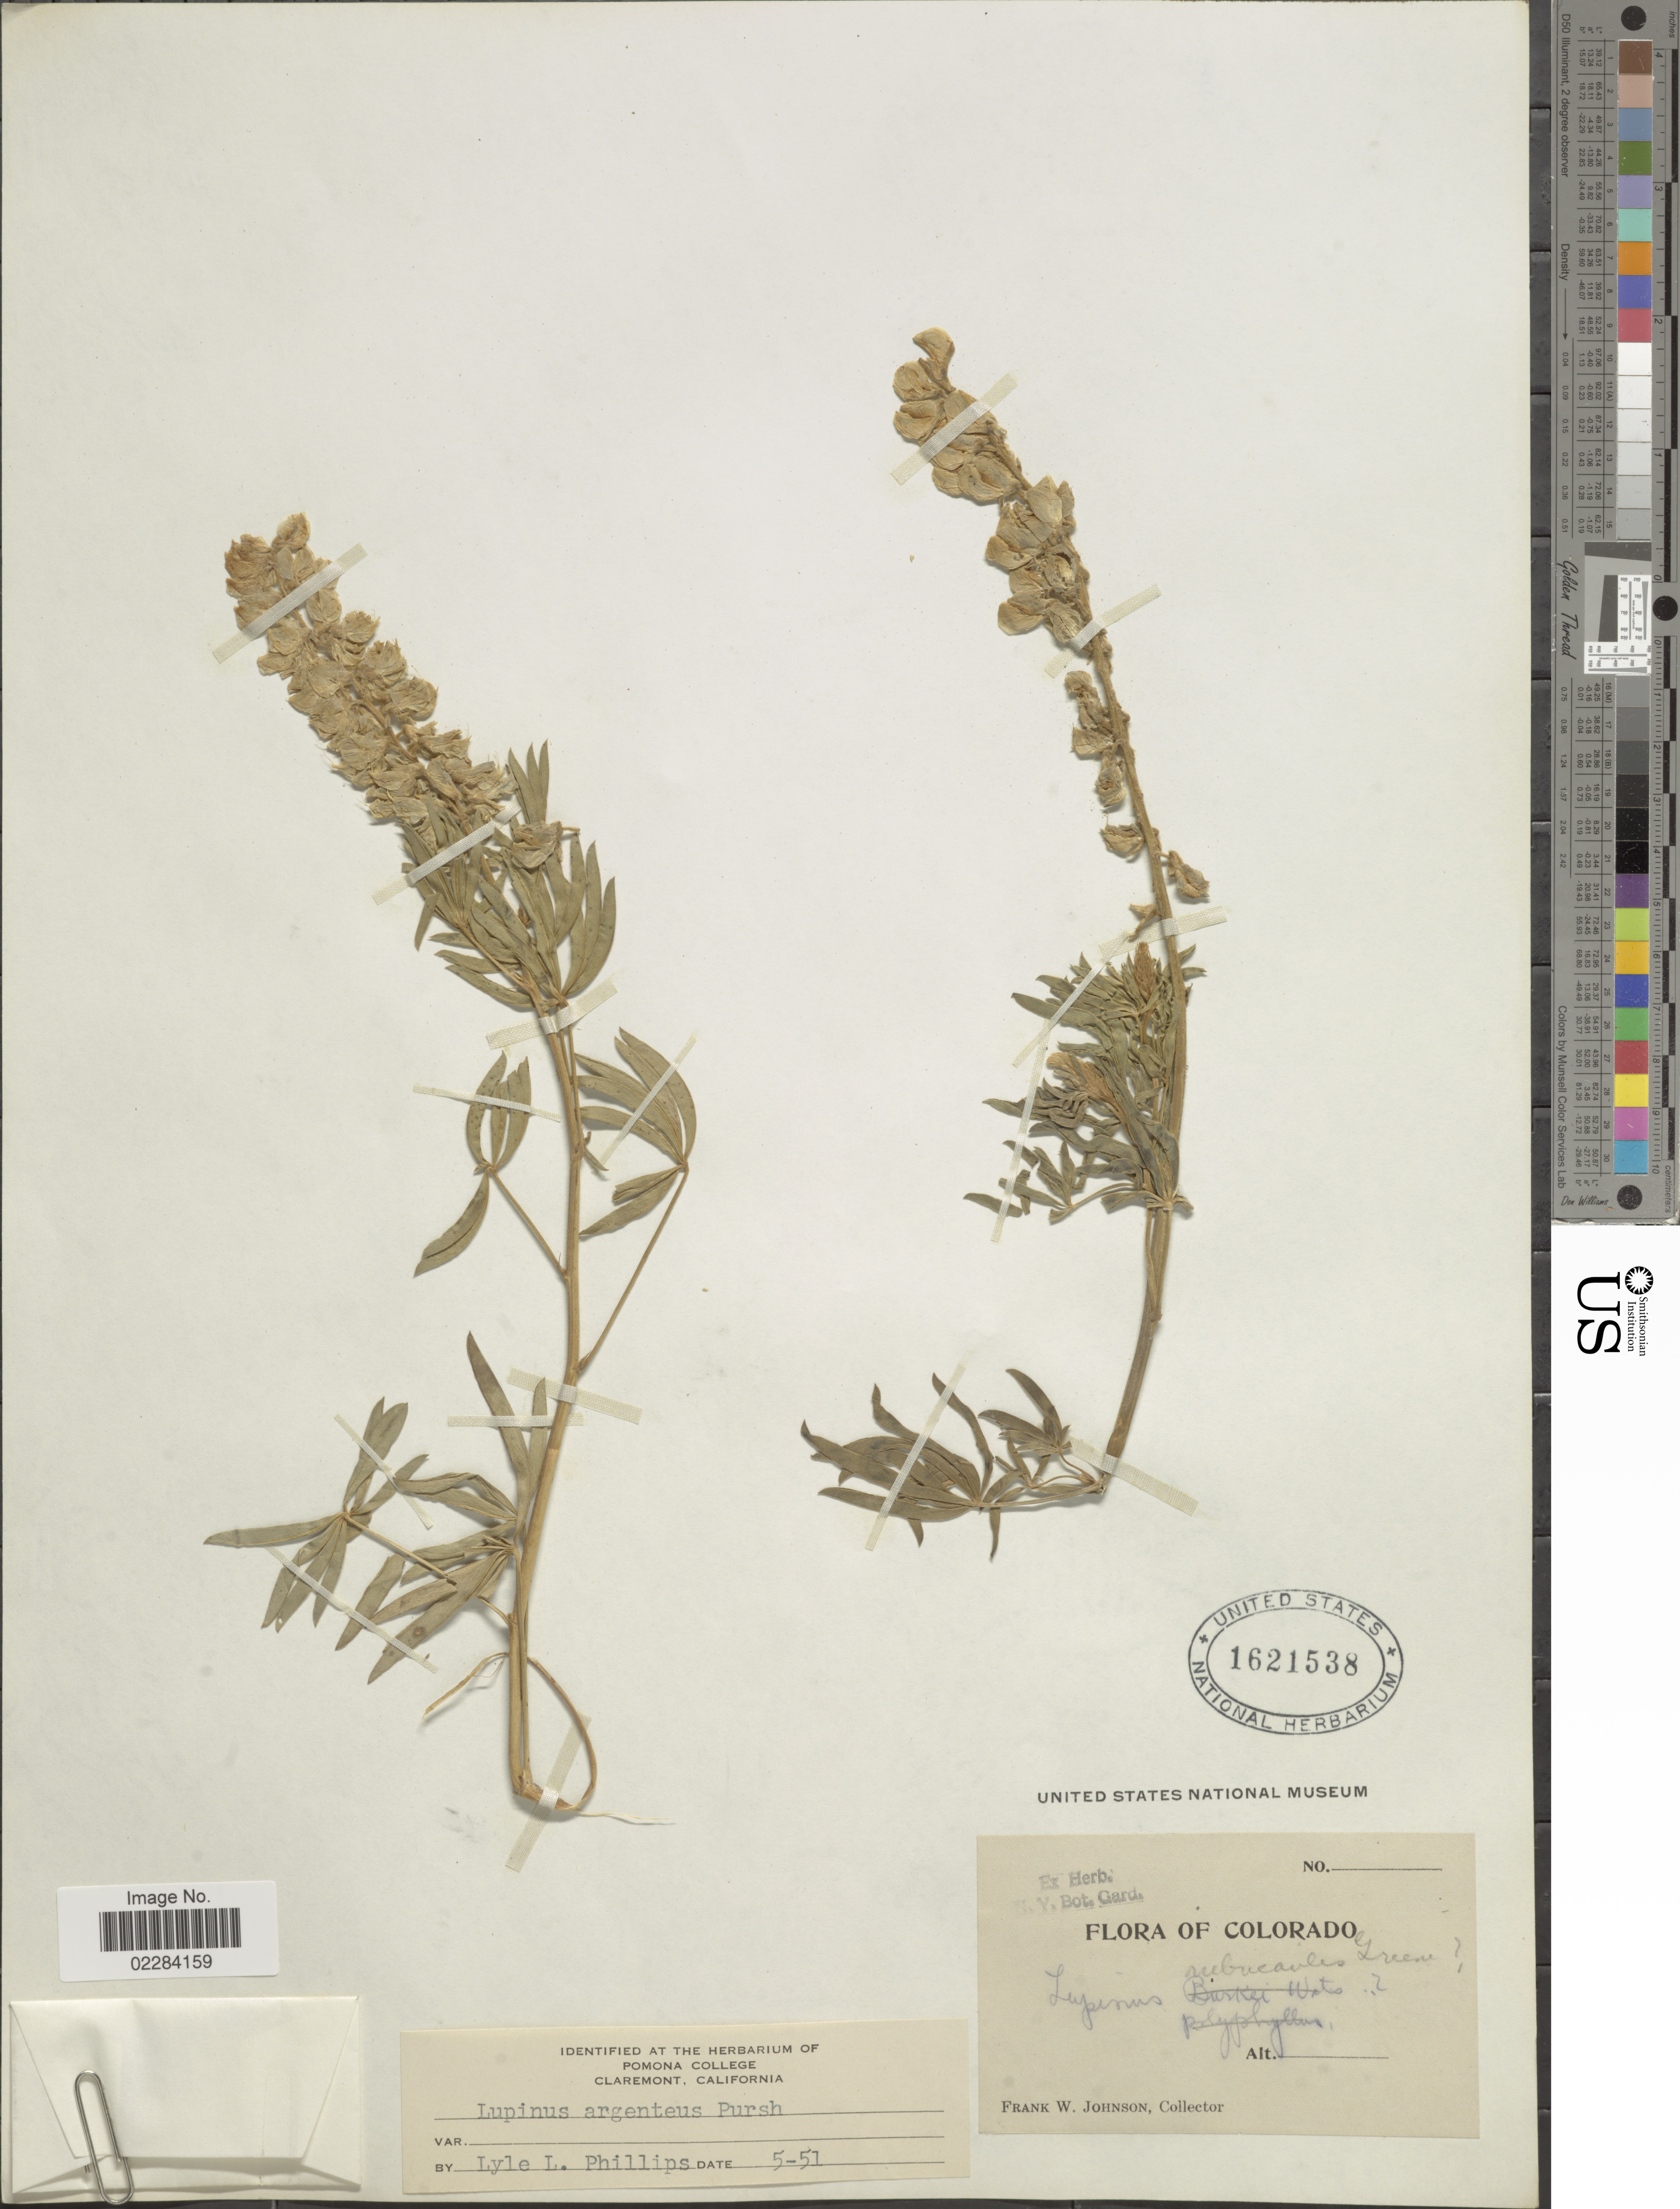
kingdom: Plantae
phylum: Tracheophyta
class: Magnoliopsida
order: Fabales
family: Fabaceae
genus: Lupinus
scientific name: Lupinus argenteus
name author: Pursh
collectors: F. W. Johnson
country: United States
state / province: Colorado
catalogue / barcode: US 1621538